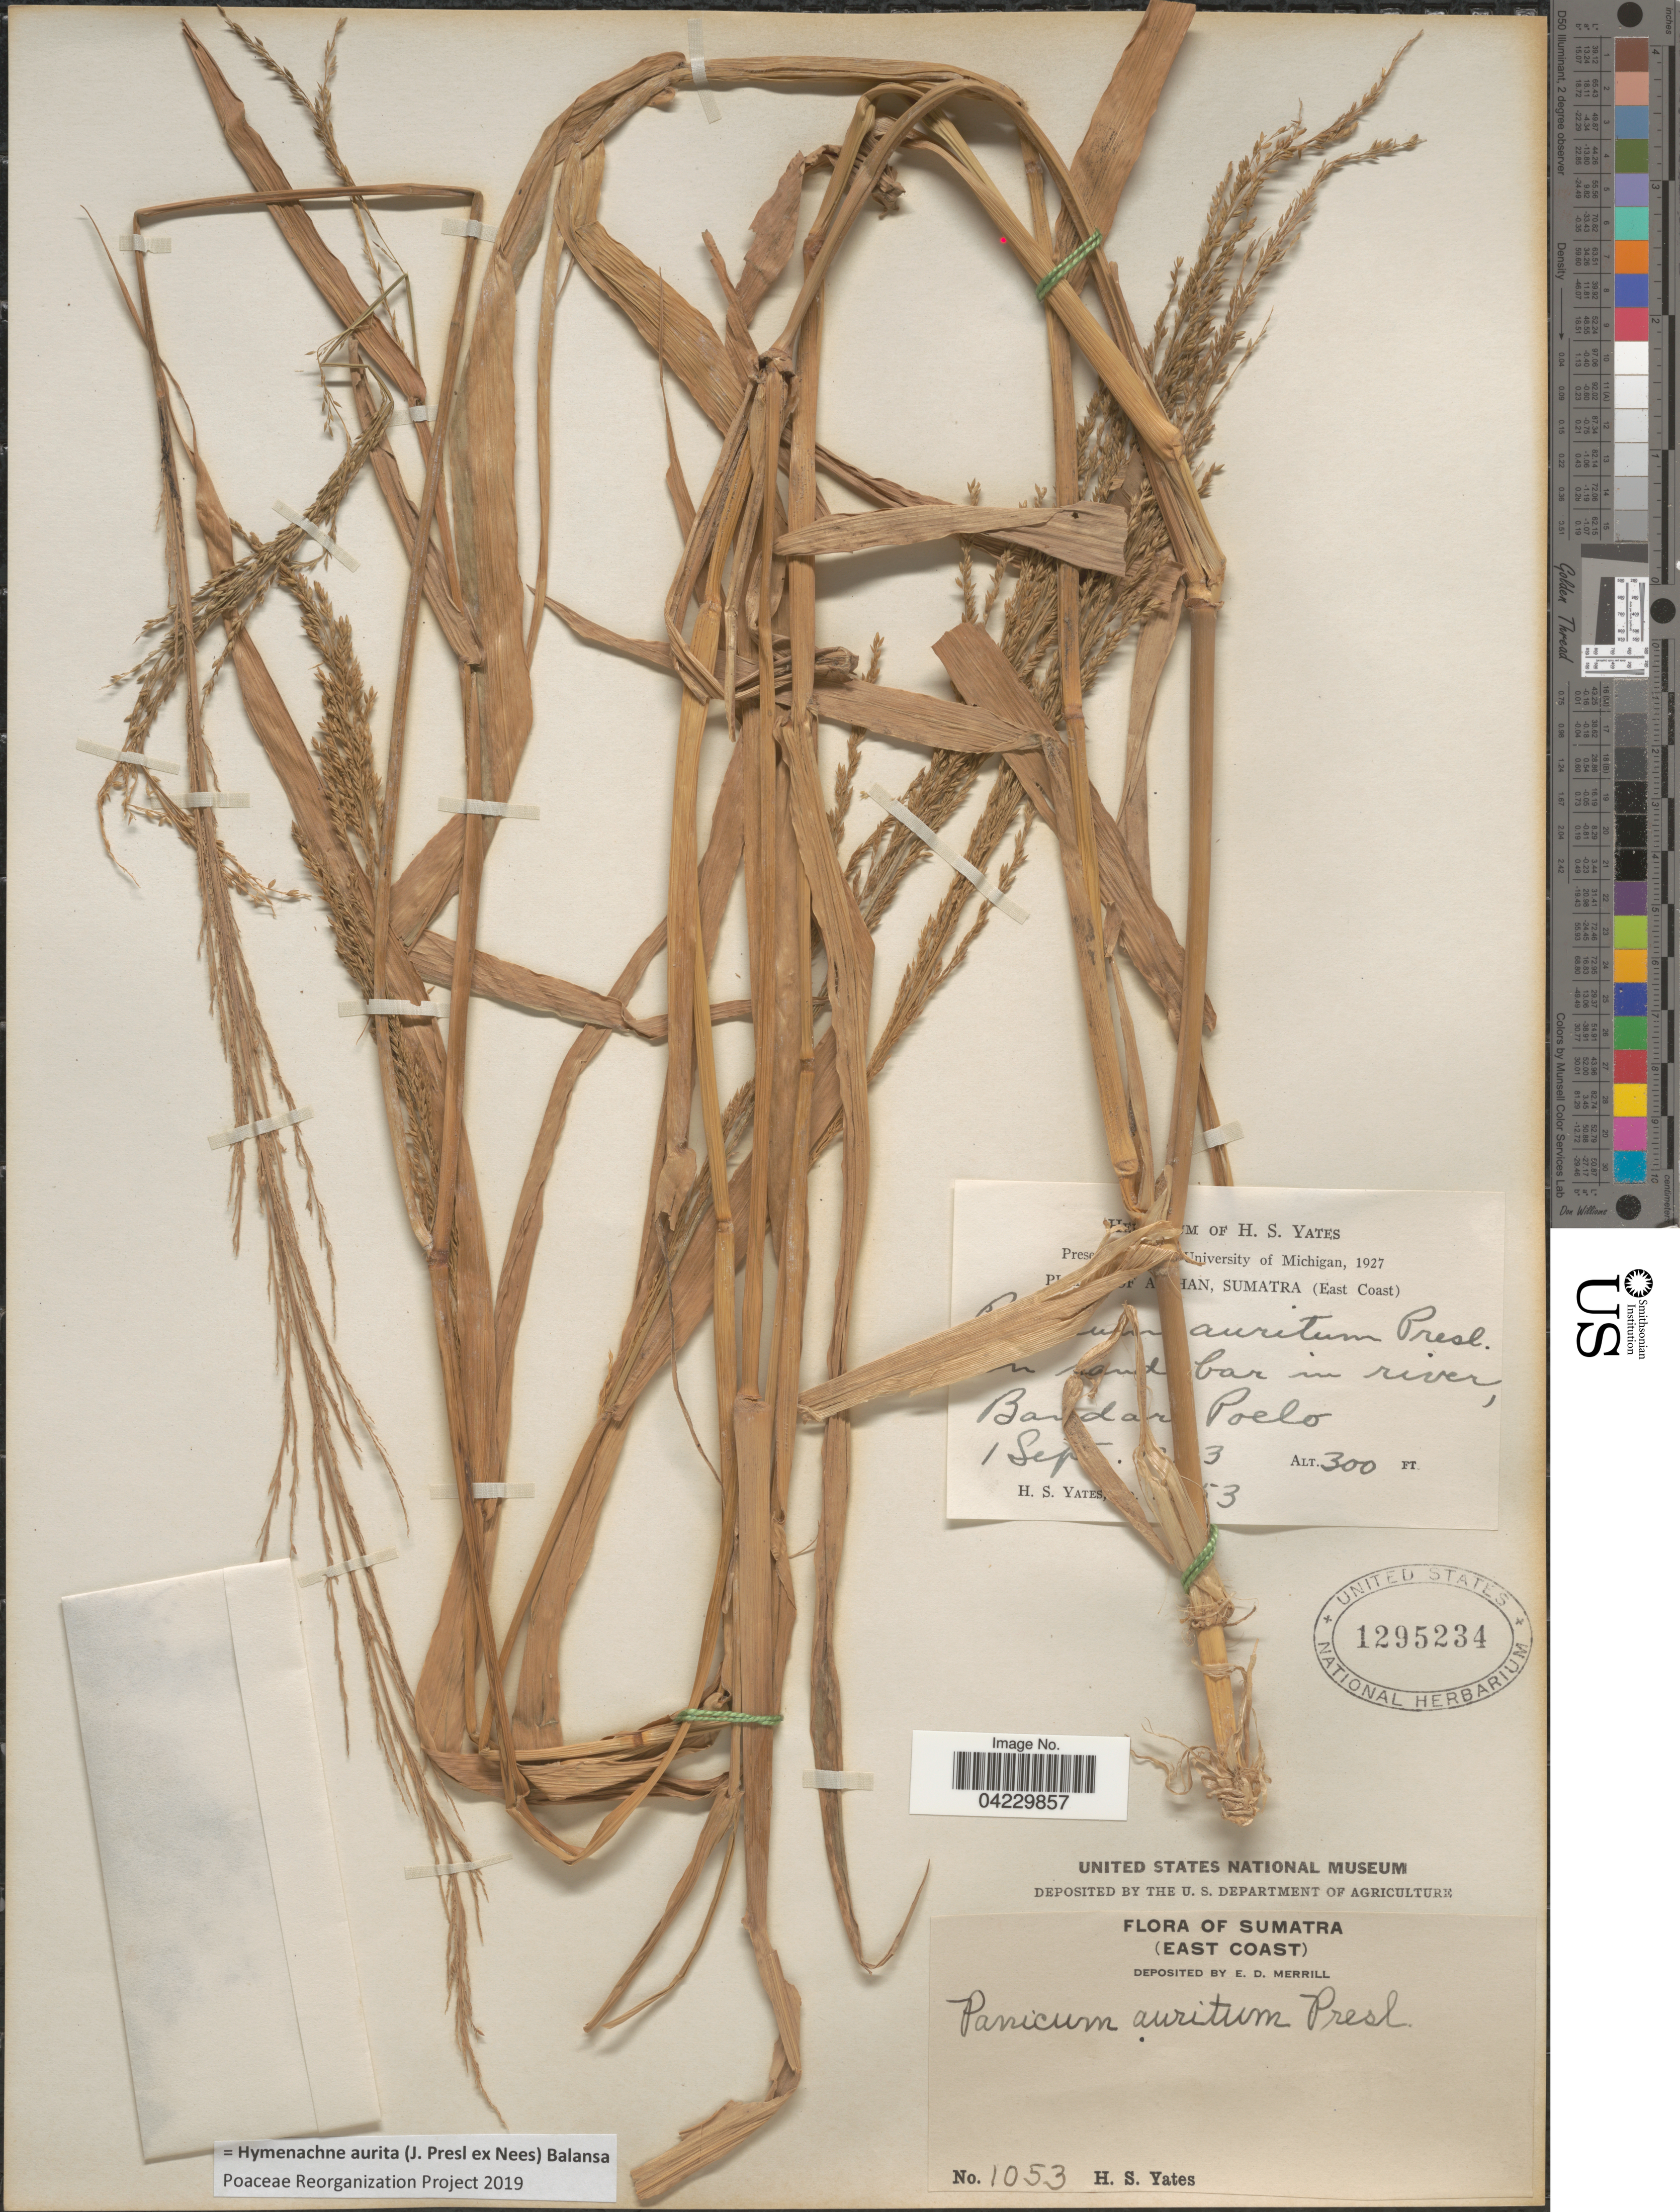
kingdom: Plantae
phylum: Tracheophyta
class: Liliopsida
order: Poales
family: Poaceae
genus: Hymenachne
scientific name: Hymenachne aurita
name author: (J. Presl ex Nees) Balansa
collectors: H. S. Yates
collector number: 1053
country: Indonesia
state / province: Sumatra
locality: (East Coast). A [illegible text]han. In sand bar in river, Ba [illegible text]dar Poelo.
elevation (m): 91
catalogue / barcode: US 1295234